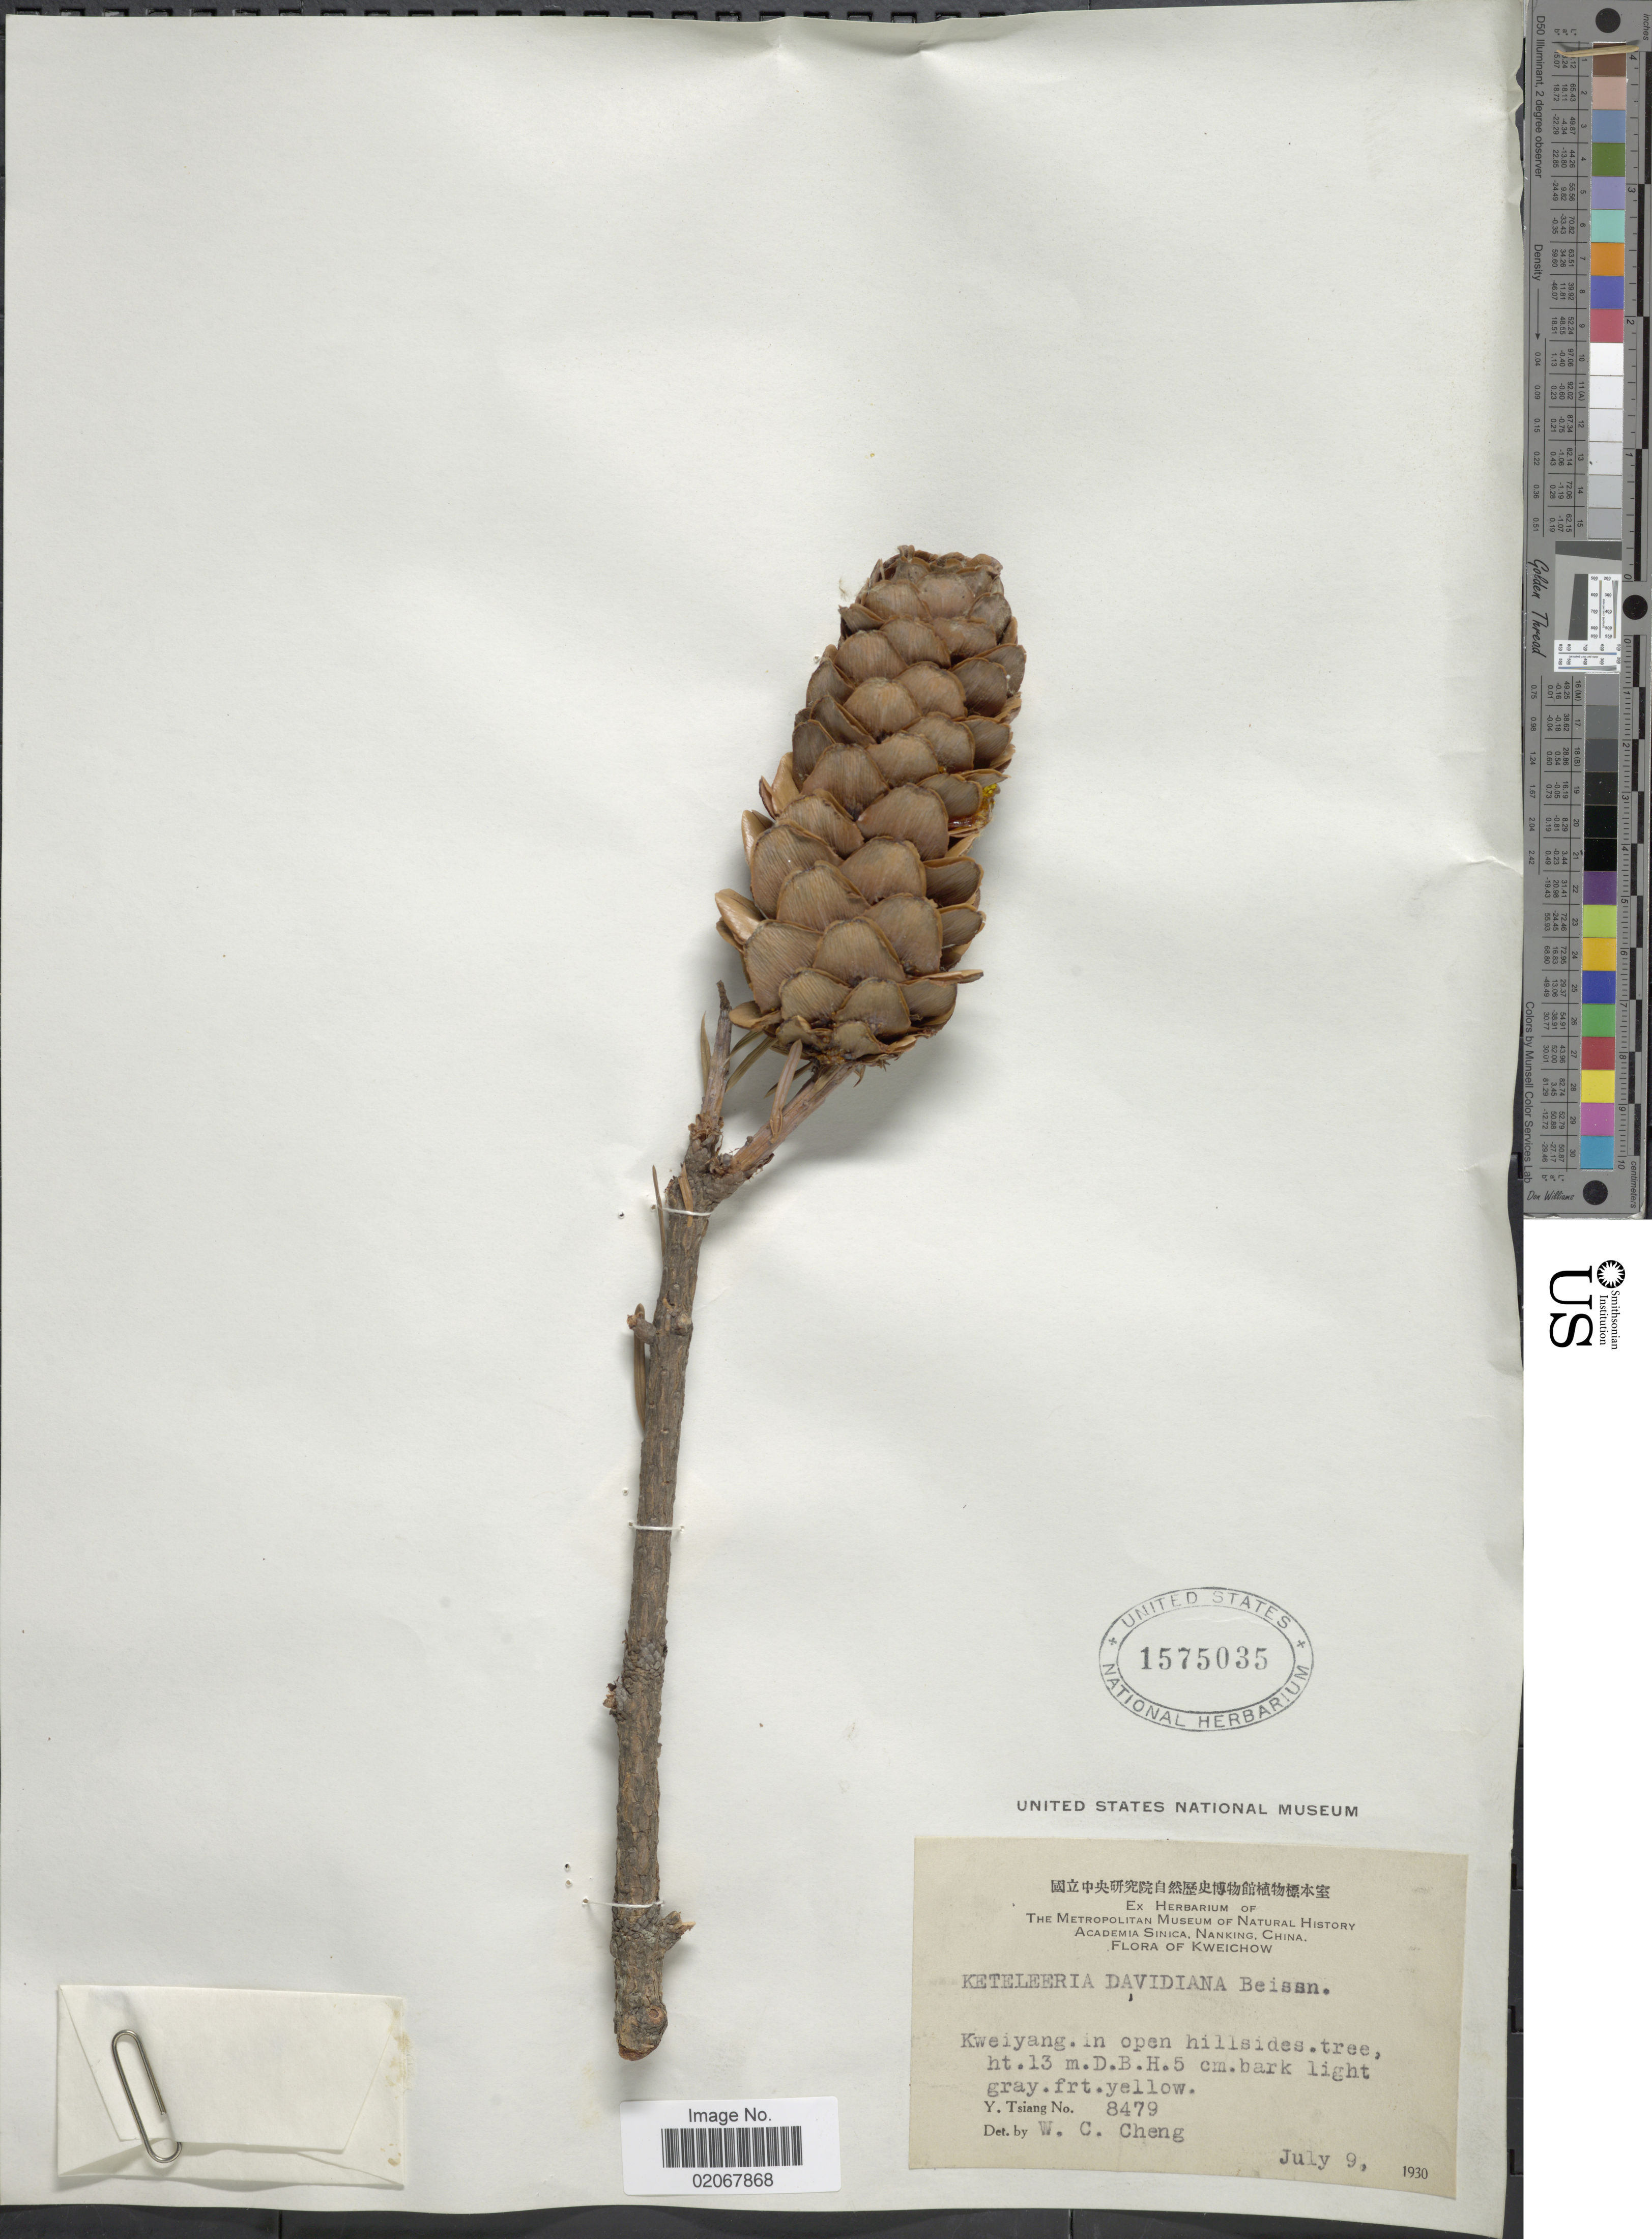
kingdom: Plantae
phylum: Tracheophyta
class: Pinopsida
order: Pinales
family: Pinaceae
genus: Keteleeria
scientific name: Keteleeria davidiana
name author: (Bertrand) Beissn.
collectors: Y. Tsiang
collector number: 8479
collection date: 1930-07-09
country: China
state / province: Guizhou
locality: Kweiyang, Kweichow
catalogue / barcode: US 1575035